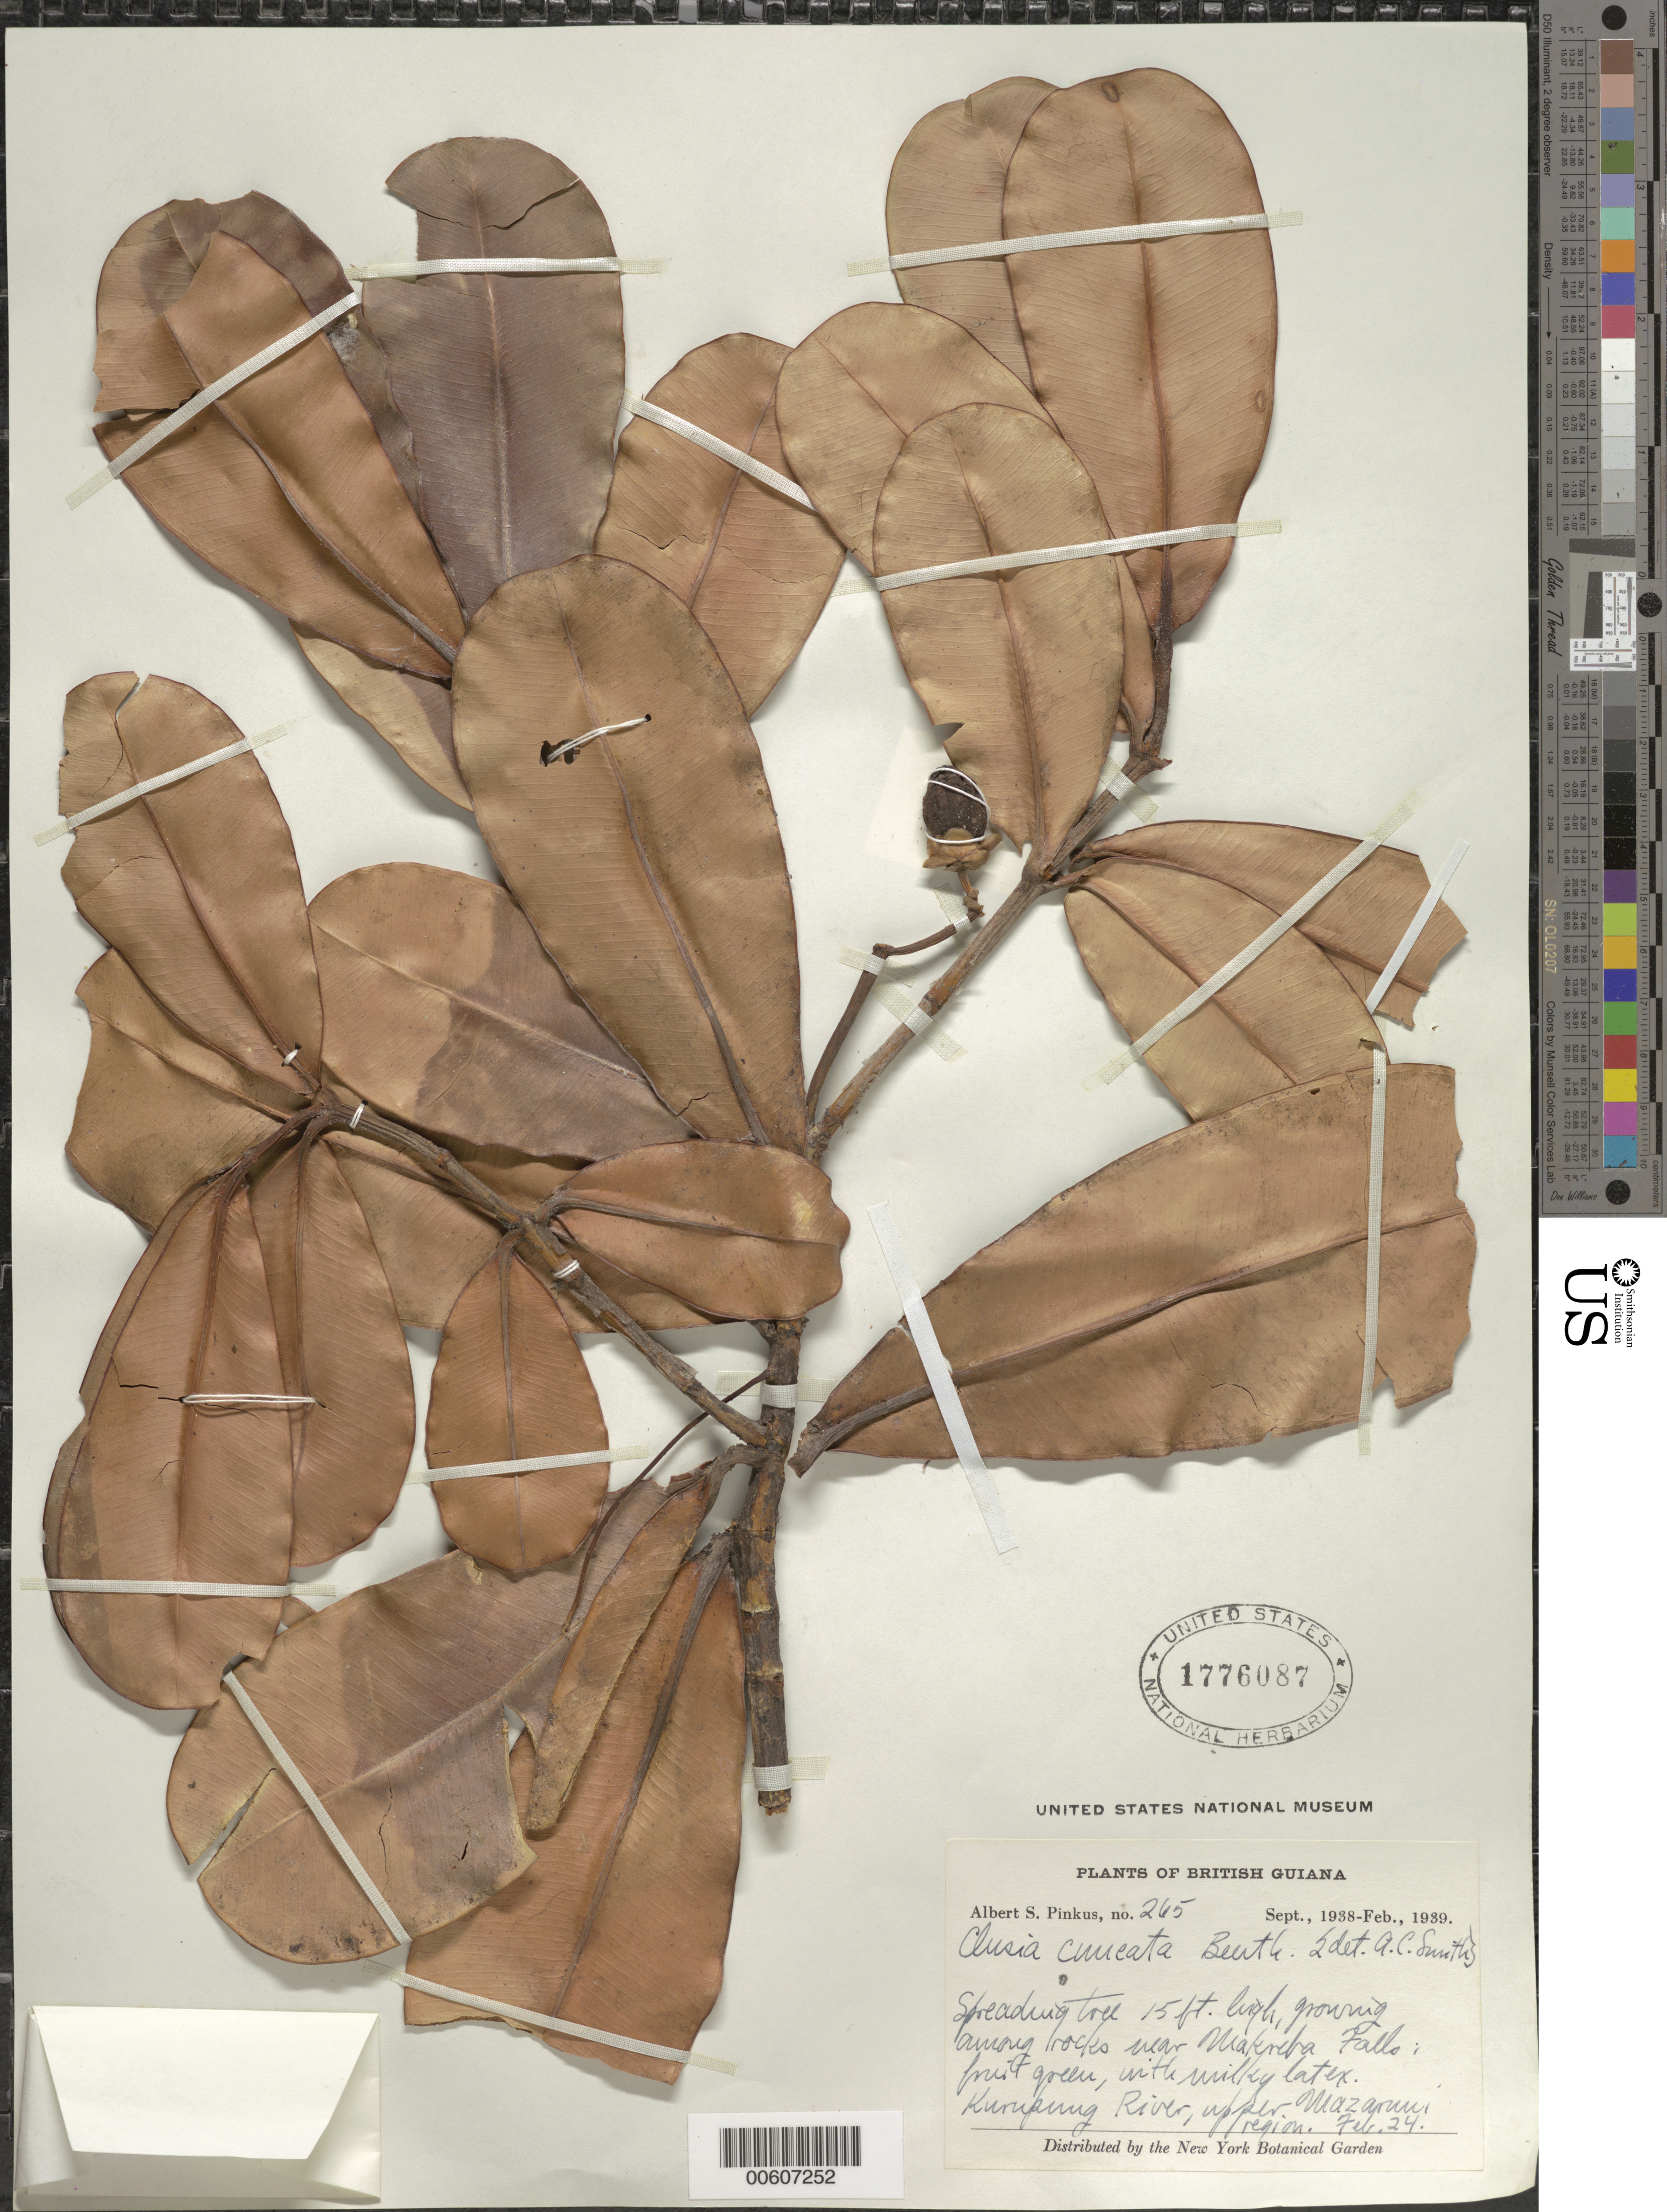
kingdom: Plantae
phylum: Tracheophyta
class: Magnoliopsida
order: Malpighiales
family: Clusiaceae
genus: Clusia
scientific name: Clusia cuneata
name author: Benth.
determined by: Smith, A. C.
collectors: A. Pinkus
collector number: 265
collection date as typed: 24-Feb-39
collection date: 1939-02-24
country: Guyana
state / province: Cuyuni-Mazaruni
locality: Makreba Falls, Kurupung R., upper Mazaruni Dist.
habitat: Growing among rocks near falls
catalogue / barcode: US 1776087